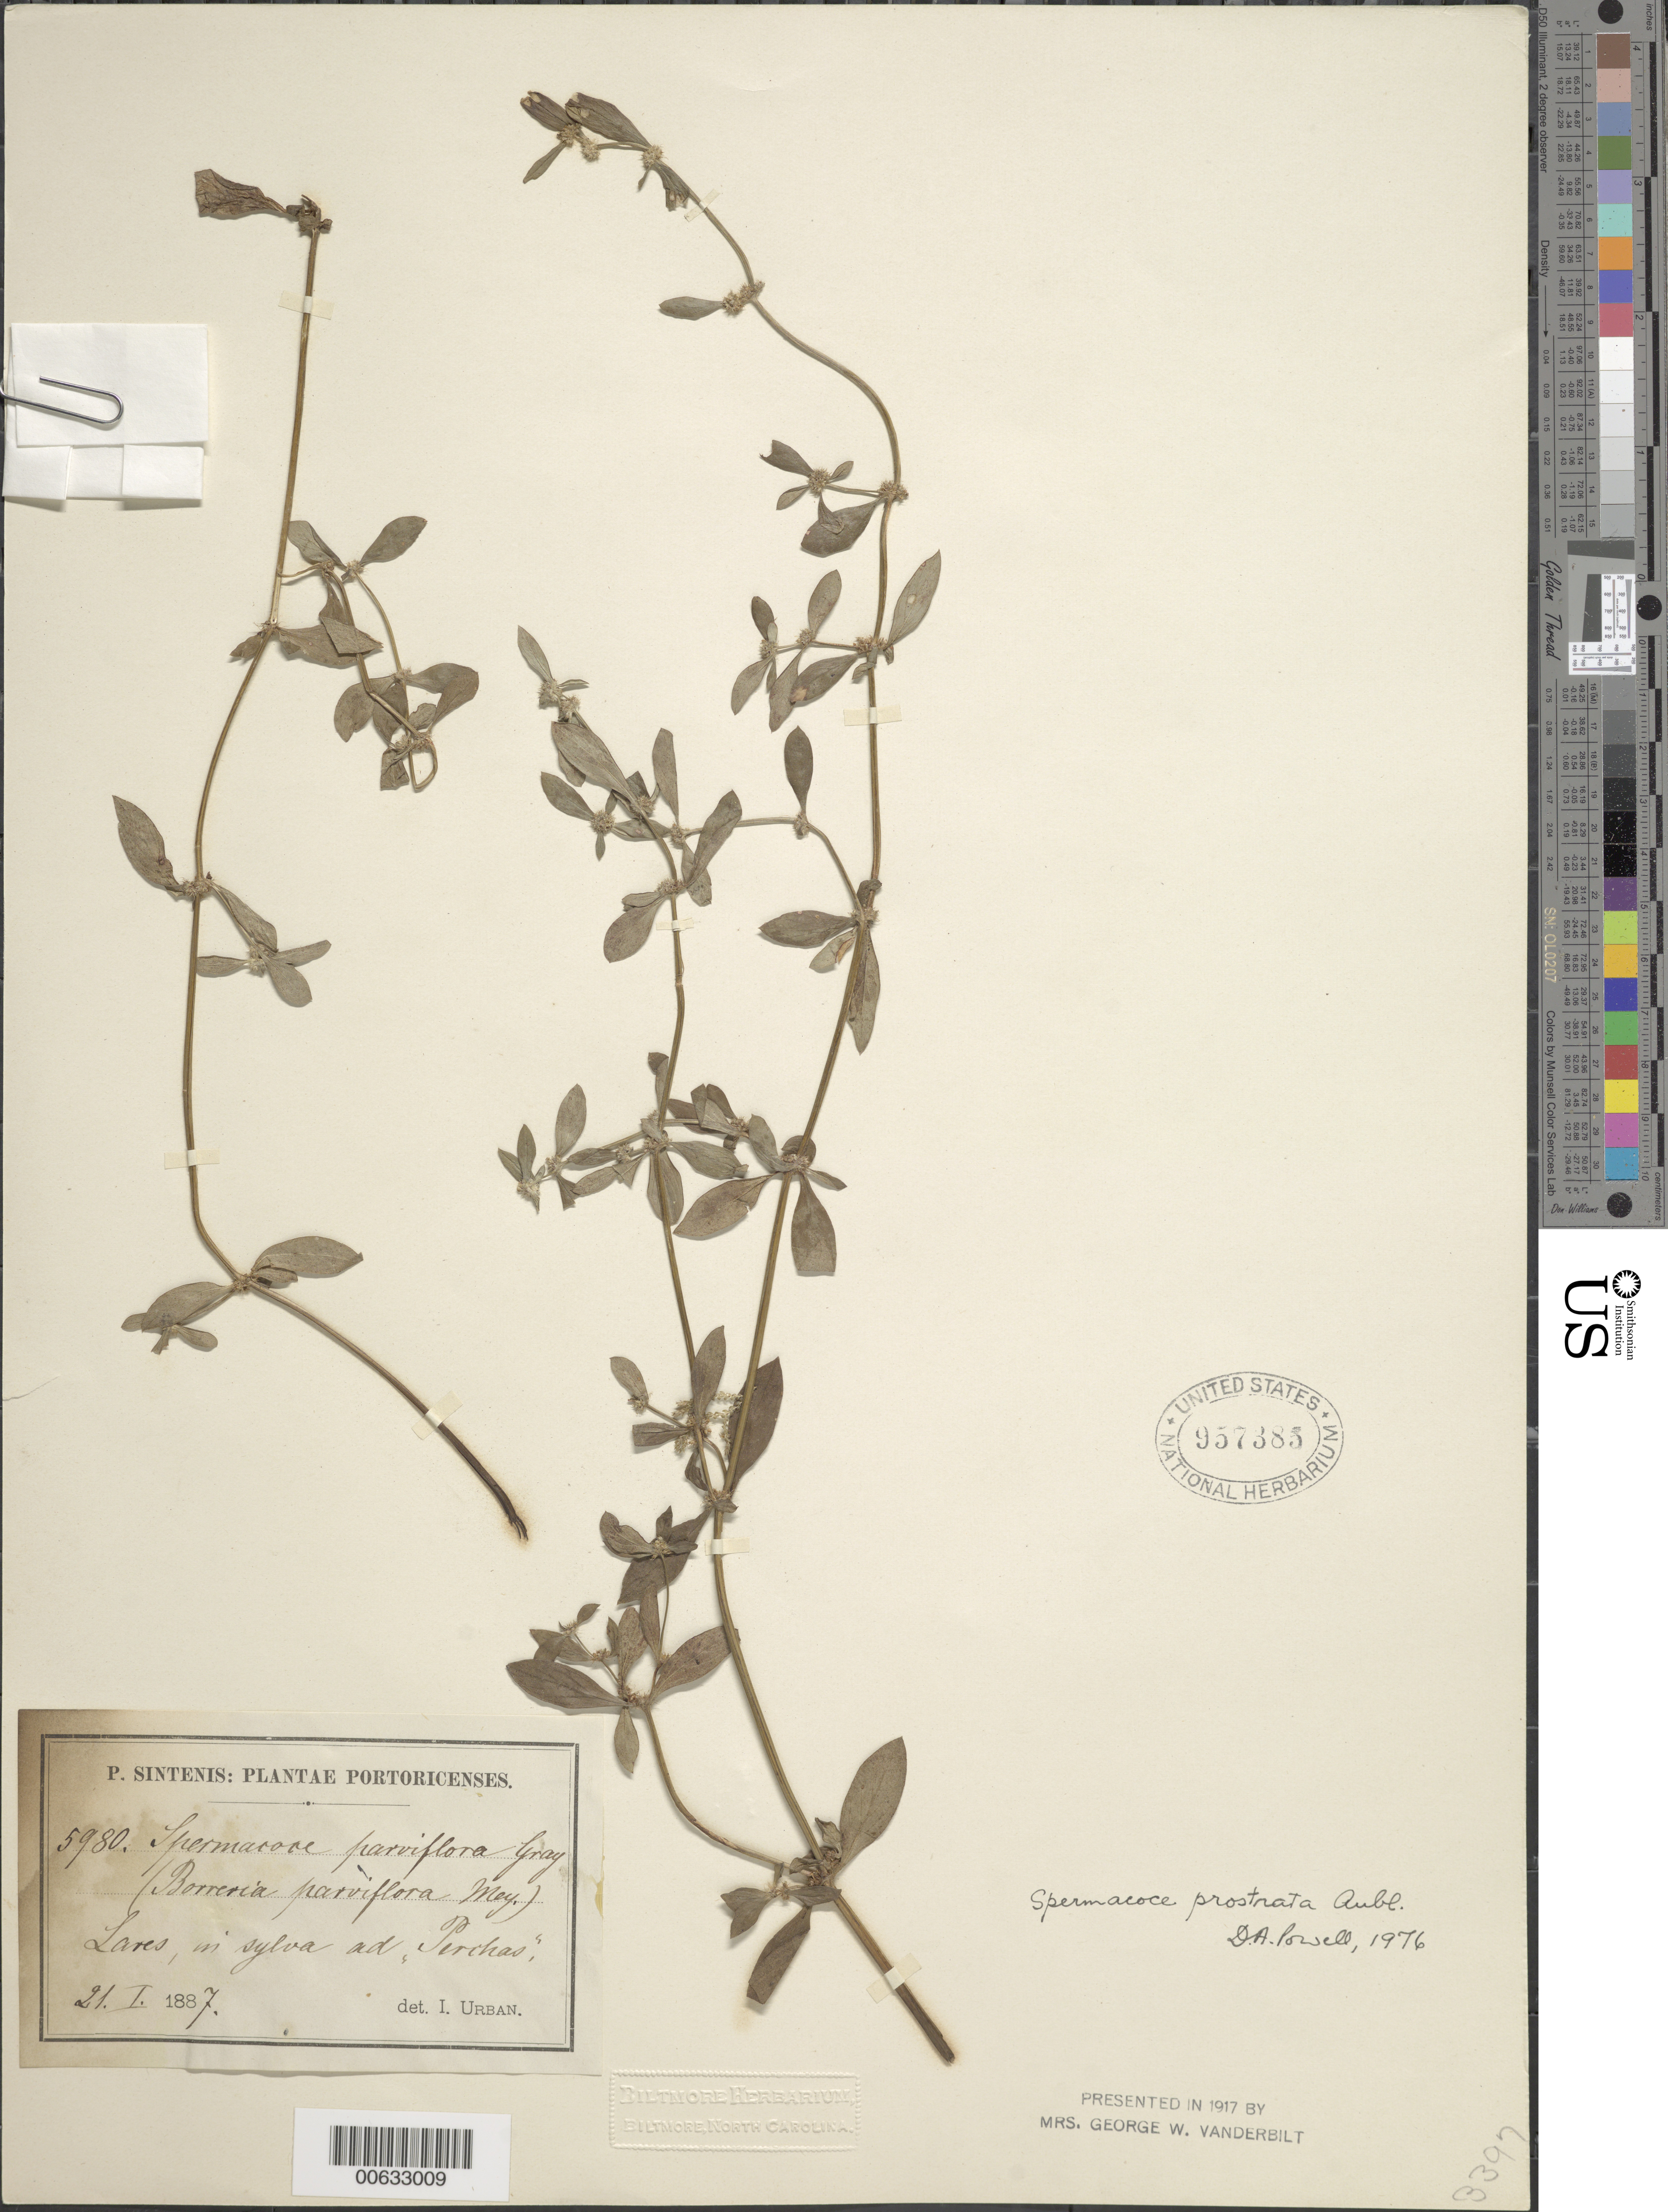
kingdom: Plantae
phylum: Tracheophyta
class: Magnoliopsida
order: Gentianales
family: Rubiaceae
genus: Borreria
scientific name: Borreria ocimoides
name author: (Burm. f.) DC.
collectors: P. Sintenis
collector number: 5980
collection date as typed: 21 Jan 1887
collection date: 1887-01-21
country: Puerto Rico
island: Greater Antilles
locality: Lares, in sylva ad Perthas.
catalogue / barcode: US 957385